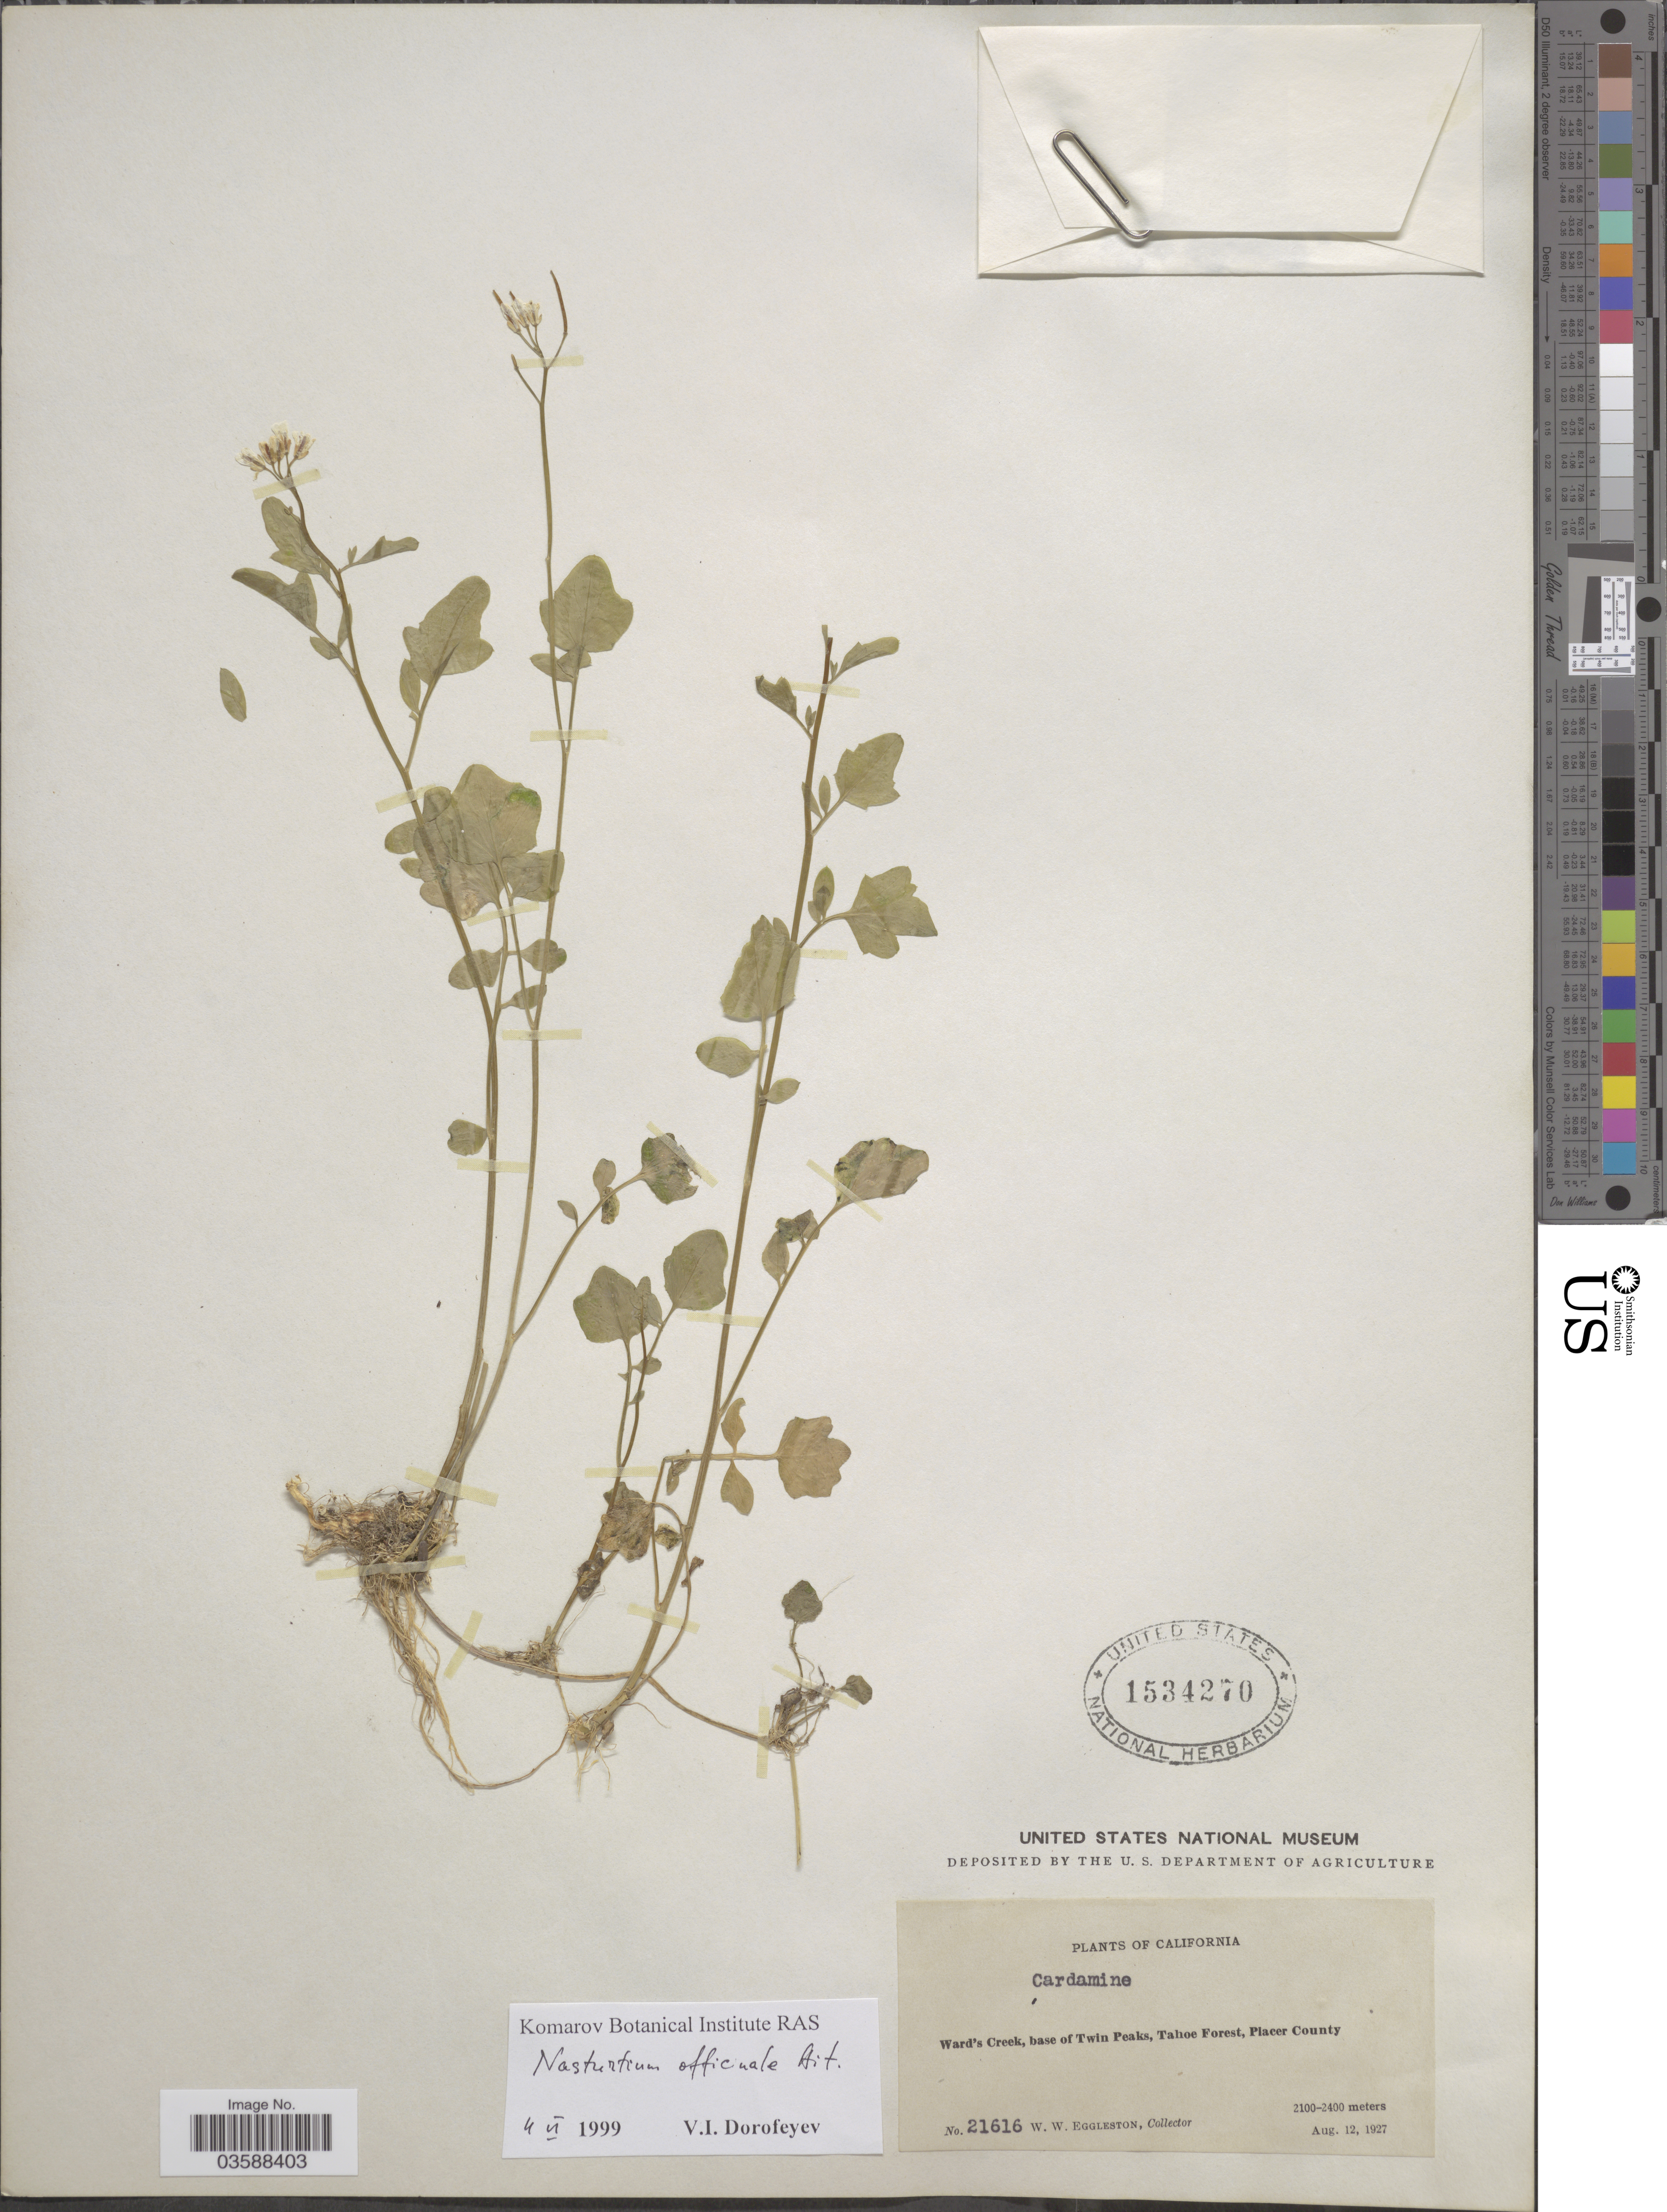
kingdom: Plantae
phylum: Tracheophyta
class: Magnoliopsida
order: Brassicales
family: Brassicaceae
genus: Nasturtium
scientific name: Nasturtium officinale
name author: R. Br.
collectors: W. W. Eggleston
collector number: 21616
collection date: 1927-08-12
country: United States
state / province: California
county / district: Placer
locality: Ward's Creek, base of Twin Peaks, Tahoe Forest, Placer County.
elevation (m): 2100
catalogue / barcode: US 1534270